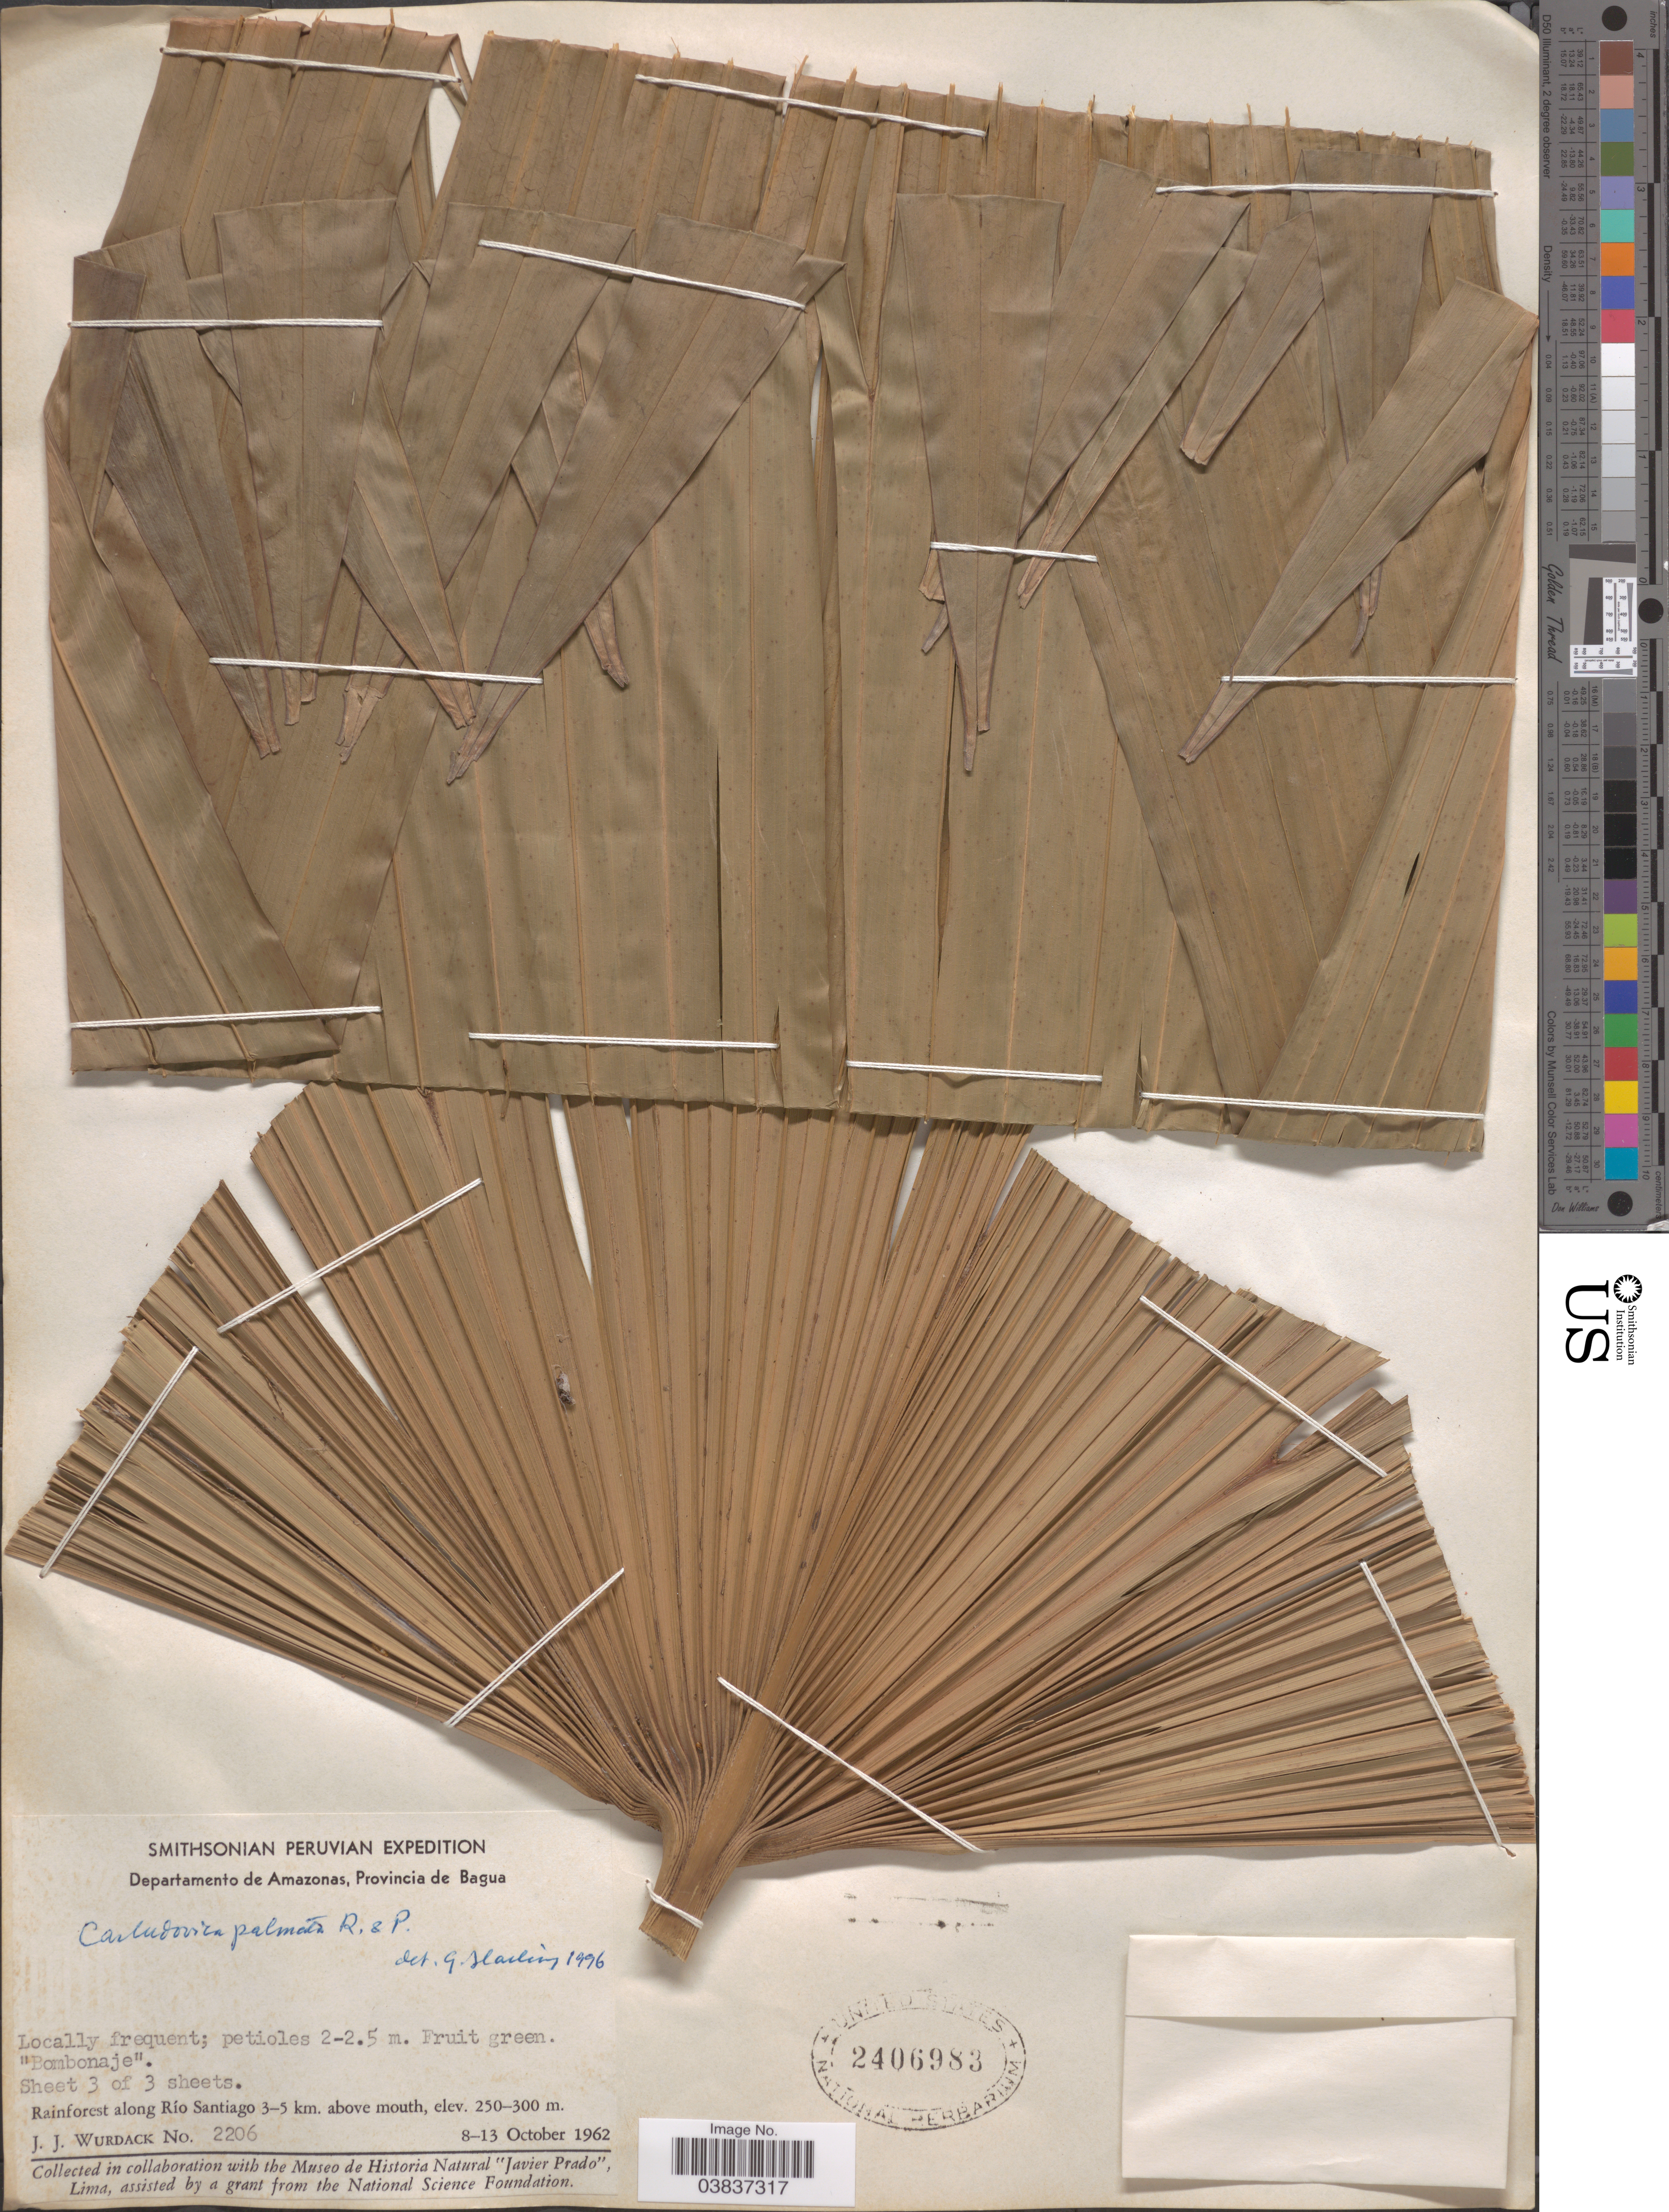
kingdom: Plantae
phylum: Tracheophyta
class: Liliopsida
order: Pandanales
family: Cyclanthaceae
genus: Carludovica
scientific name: Carludovica palmata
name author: Ruiz & Pav.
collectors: J. J. Wurdack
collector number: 2206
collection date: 1962-10-08/1962-10-13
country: Peru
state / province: Amazonas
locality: Departamento de Amazonas, Provincia de Bagua. Along Río Santiago 3-5 km. above mouth.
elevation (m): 250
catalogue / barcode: US 2406983